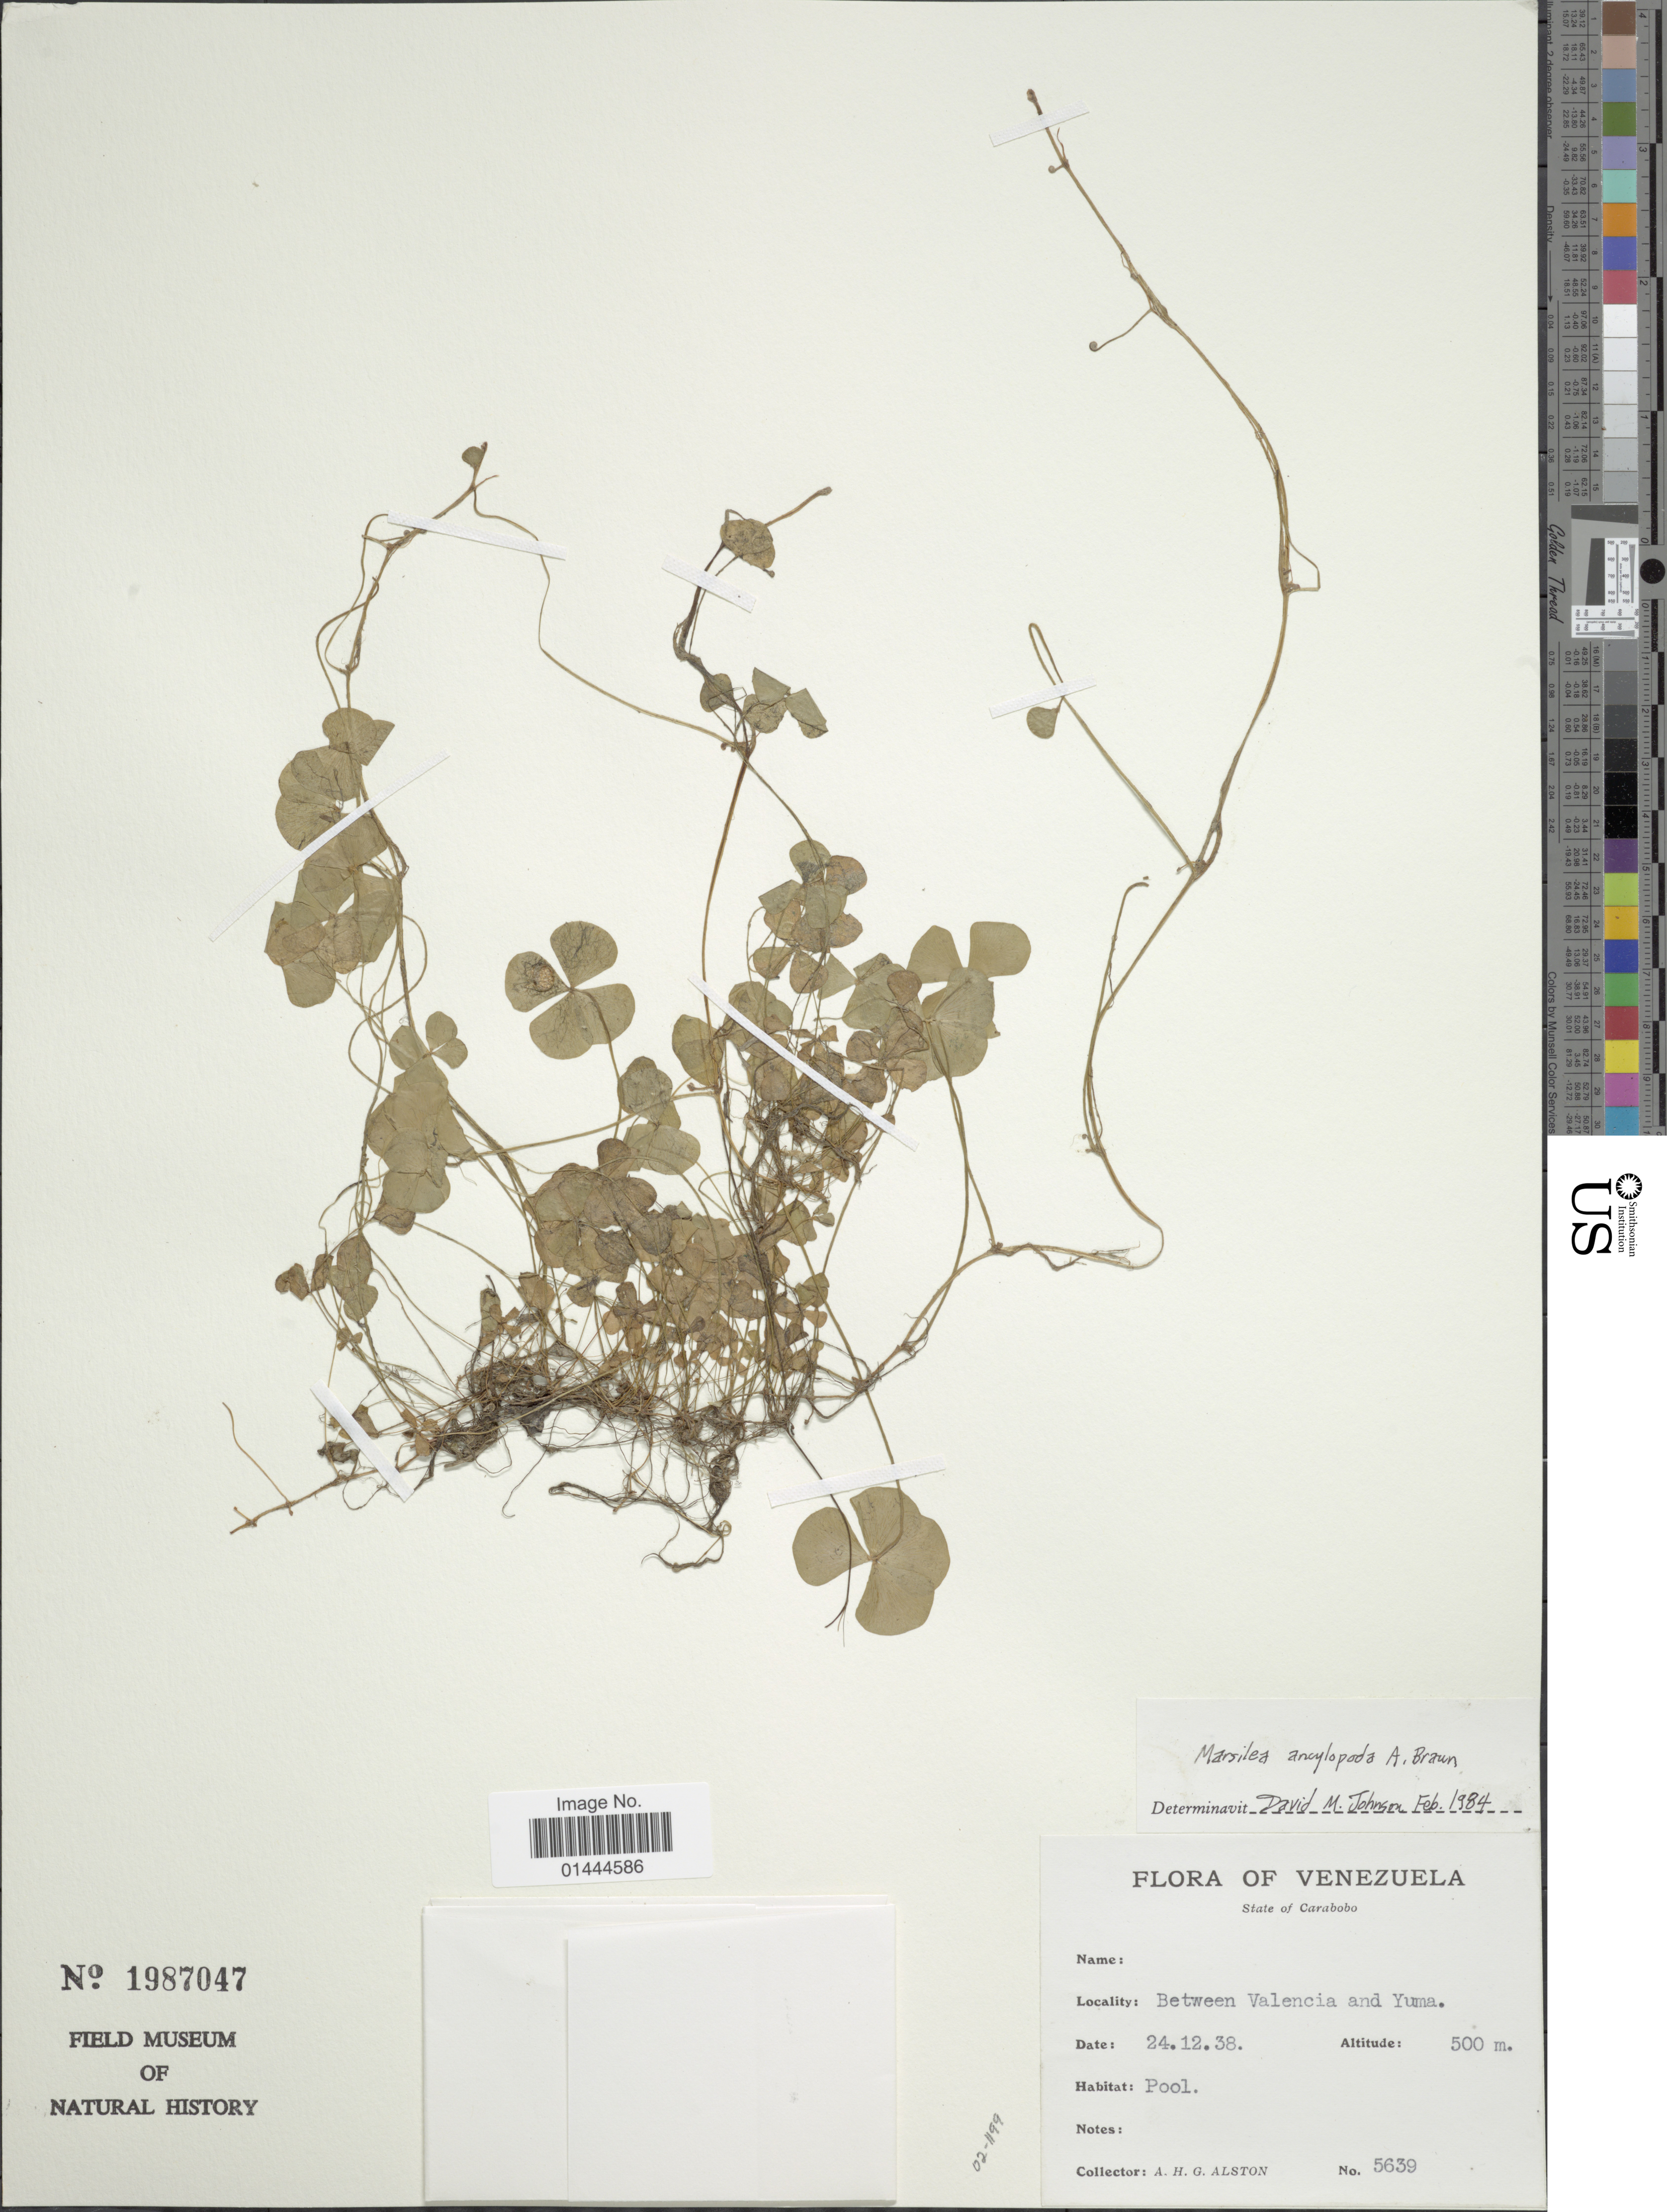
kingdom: Plantae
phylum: Tracheophyta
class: Polypodiopsida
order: Salviniales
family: Marsileaceae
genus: Marsilea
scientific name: Marsilea ancylopoda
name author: A. Braun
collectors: A. H. Alston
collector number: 5639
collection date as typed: Transcribed d/m/y: 24/12/38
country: Venezuela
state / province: Carabobo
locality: Between Valencia and Yuma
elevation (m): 500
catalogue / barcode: US 1987047